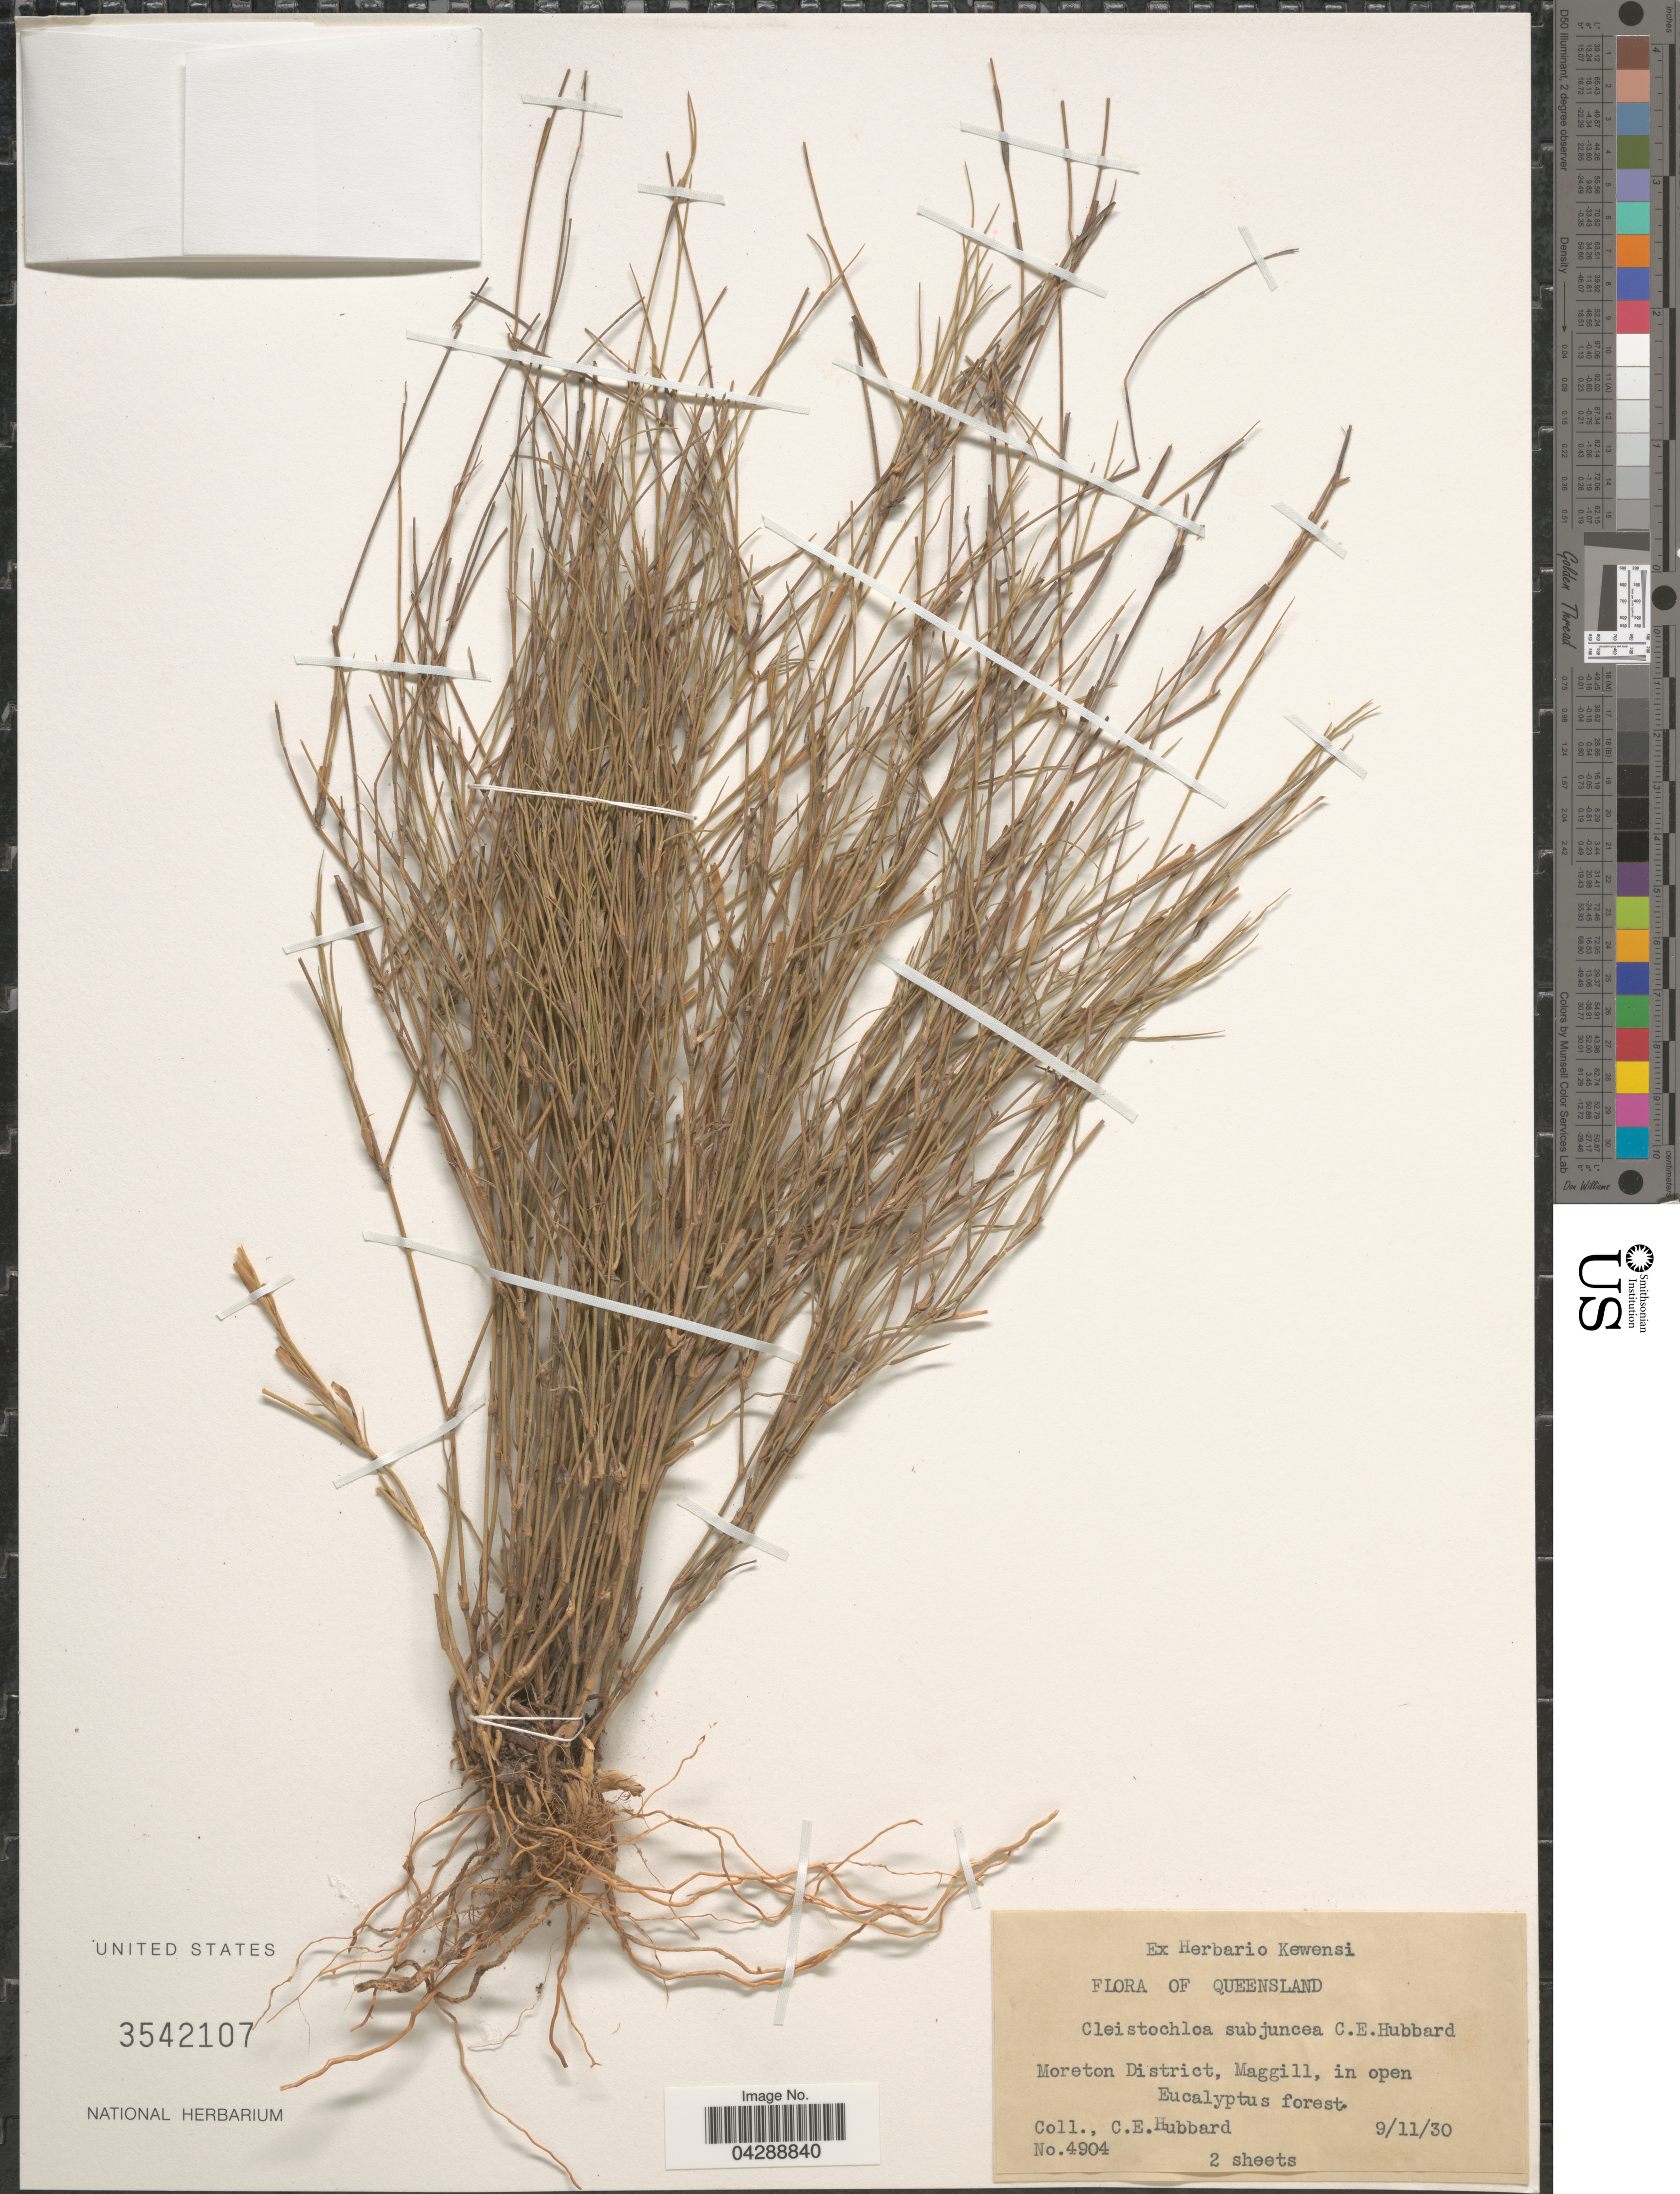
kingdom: Plantae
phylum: Tracheophyta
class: Liliopsida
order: Poales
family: Poaceae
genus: Cleistochloa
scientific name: Cleistochloa subjuncea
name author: C. E. Hubb.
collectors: C. E. Hubbard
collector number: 4904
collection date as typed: Transcribed d/m/y: 9/11/30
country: Australia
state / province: Queensland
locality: Moreton District, Maggill, in open Eucalyptus forest.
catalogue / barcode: US 3542107